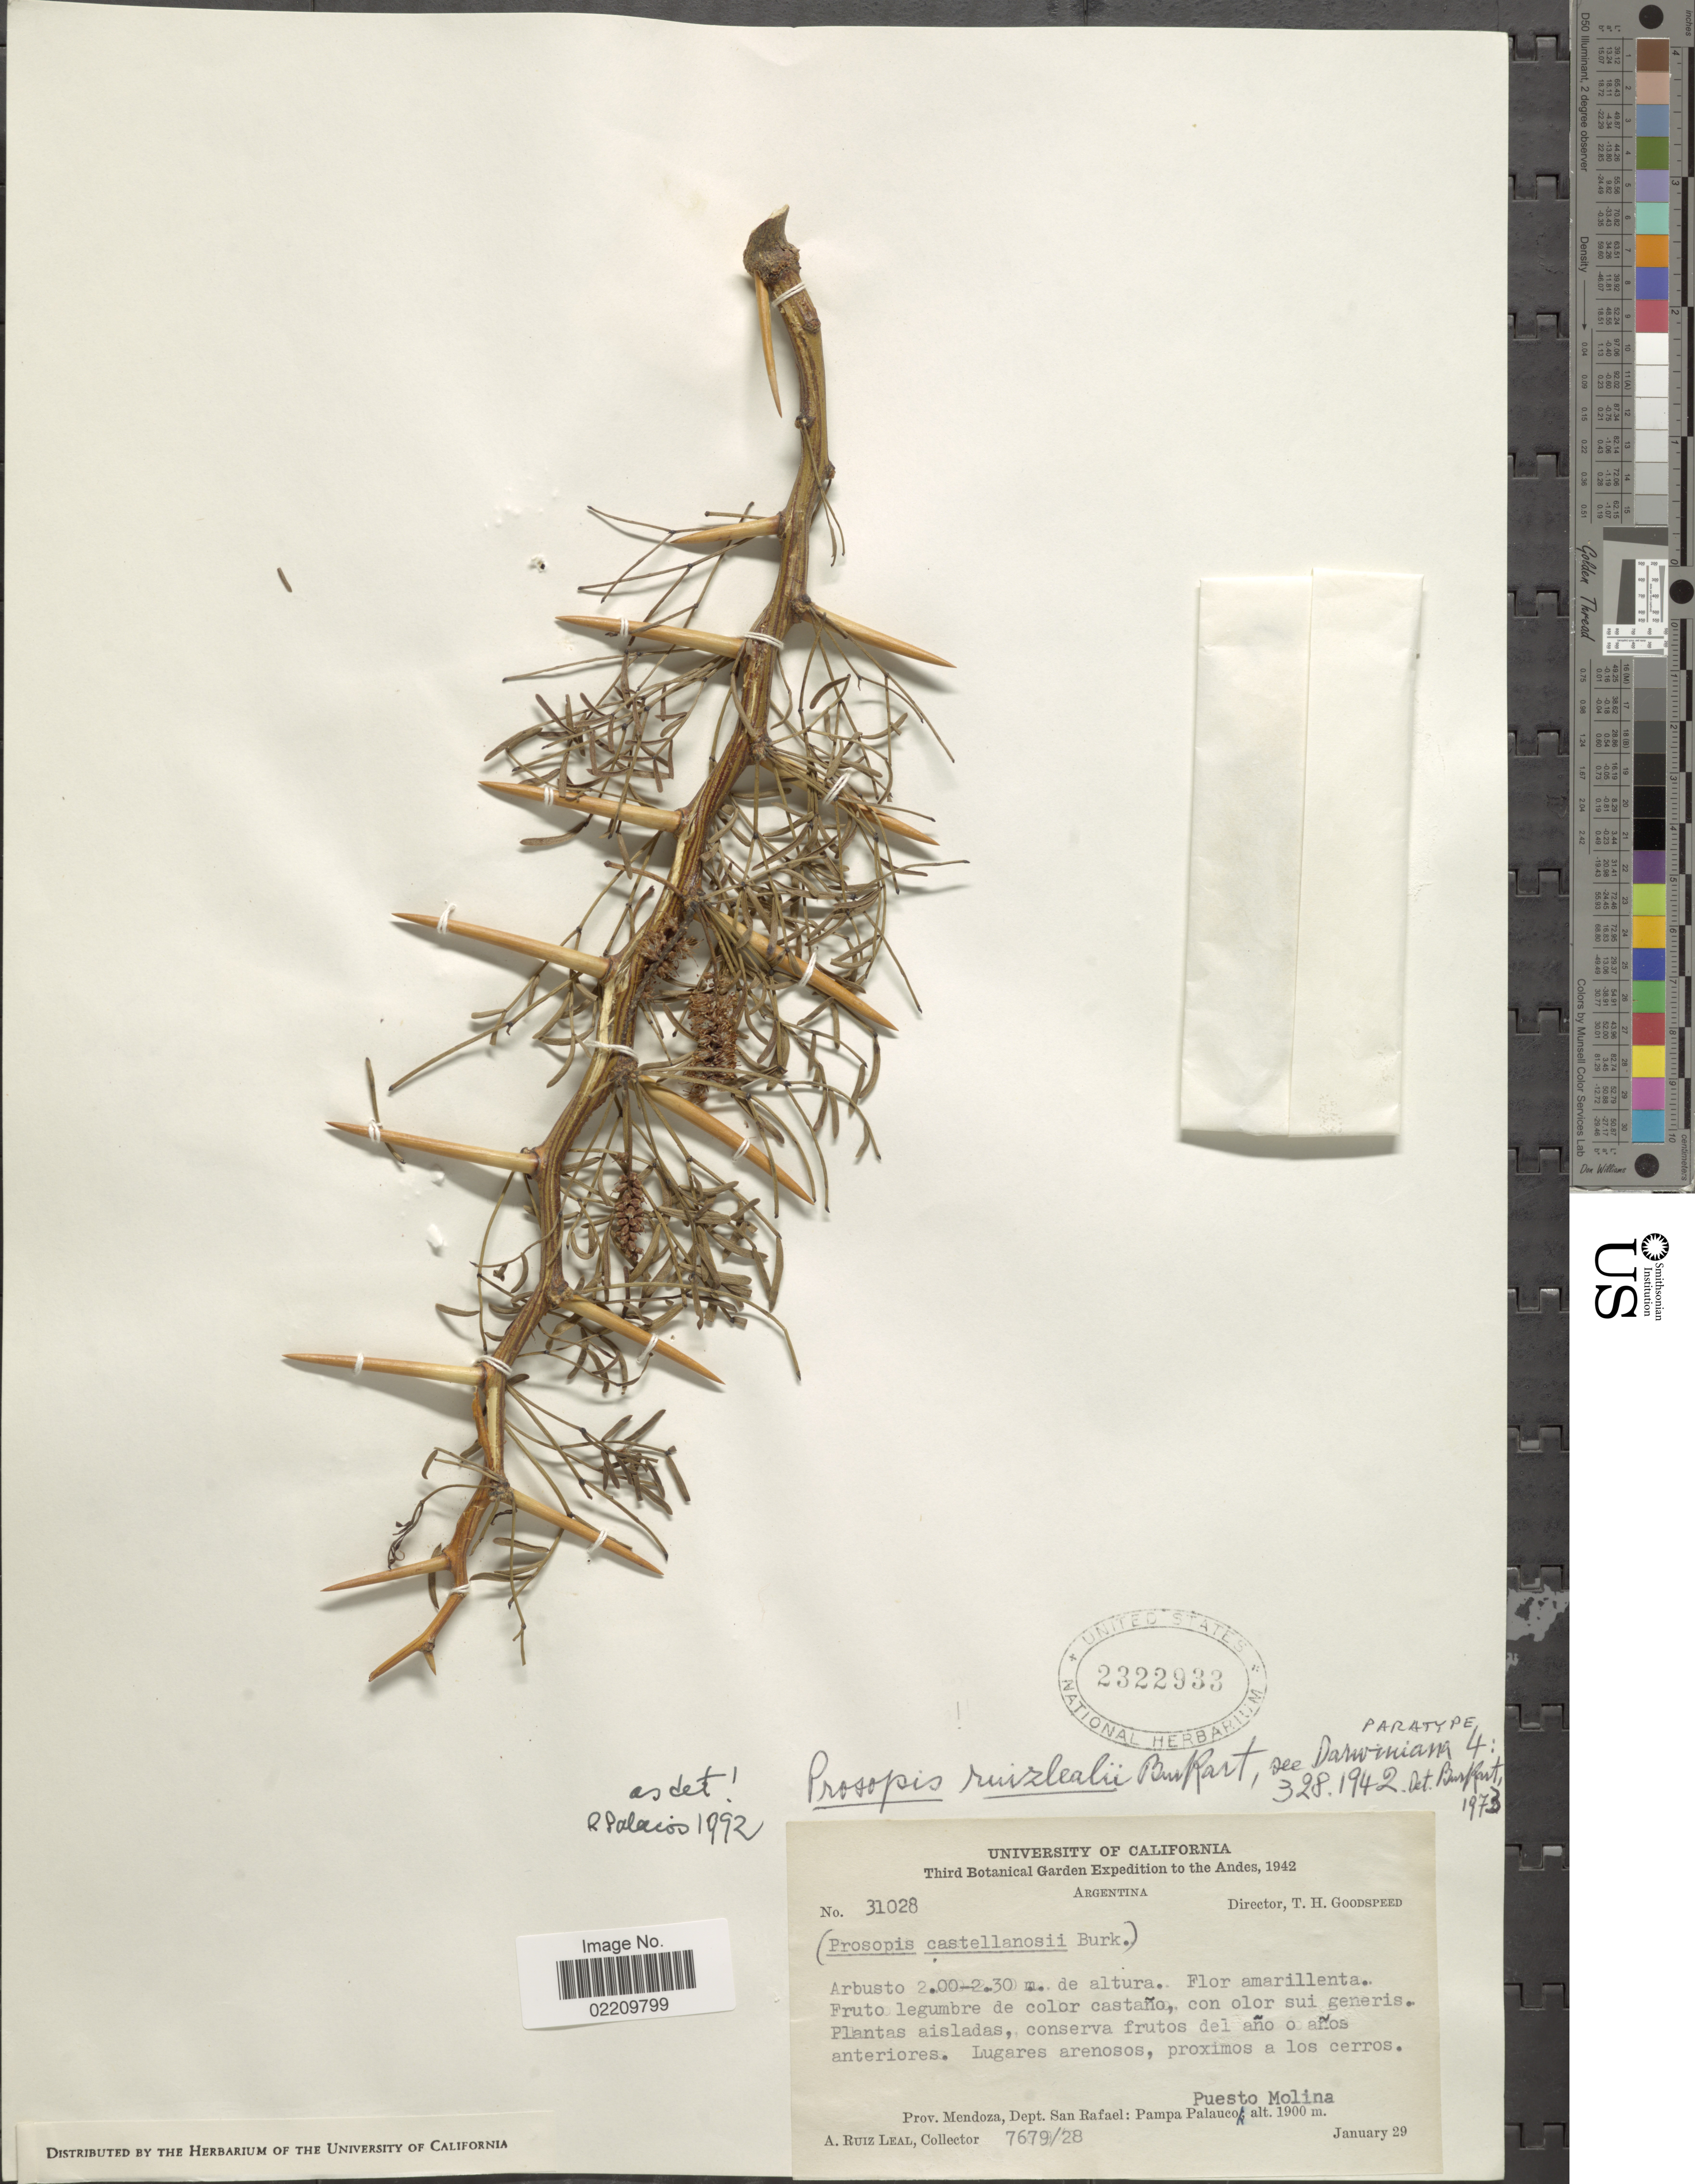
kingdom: Plantae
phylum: Tracheophyta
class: Magnoliopsida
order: Fabales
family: Fabaceae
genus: Neltuma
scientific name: Neltuma ruizlealii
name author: (Burkart) C. E. Hughes & G.P. Lewis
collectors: A. R. Leal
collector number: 7679/28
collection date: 1942-01-29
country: Argentina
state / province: Mendoza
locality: Prov. Mendoza, Dept. San Rafael: Pampa Palauco, Puesto Molina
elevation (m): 1900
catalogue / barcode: US 2322933